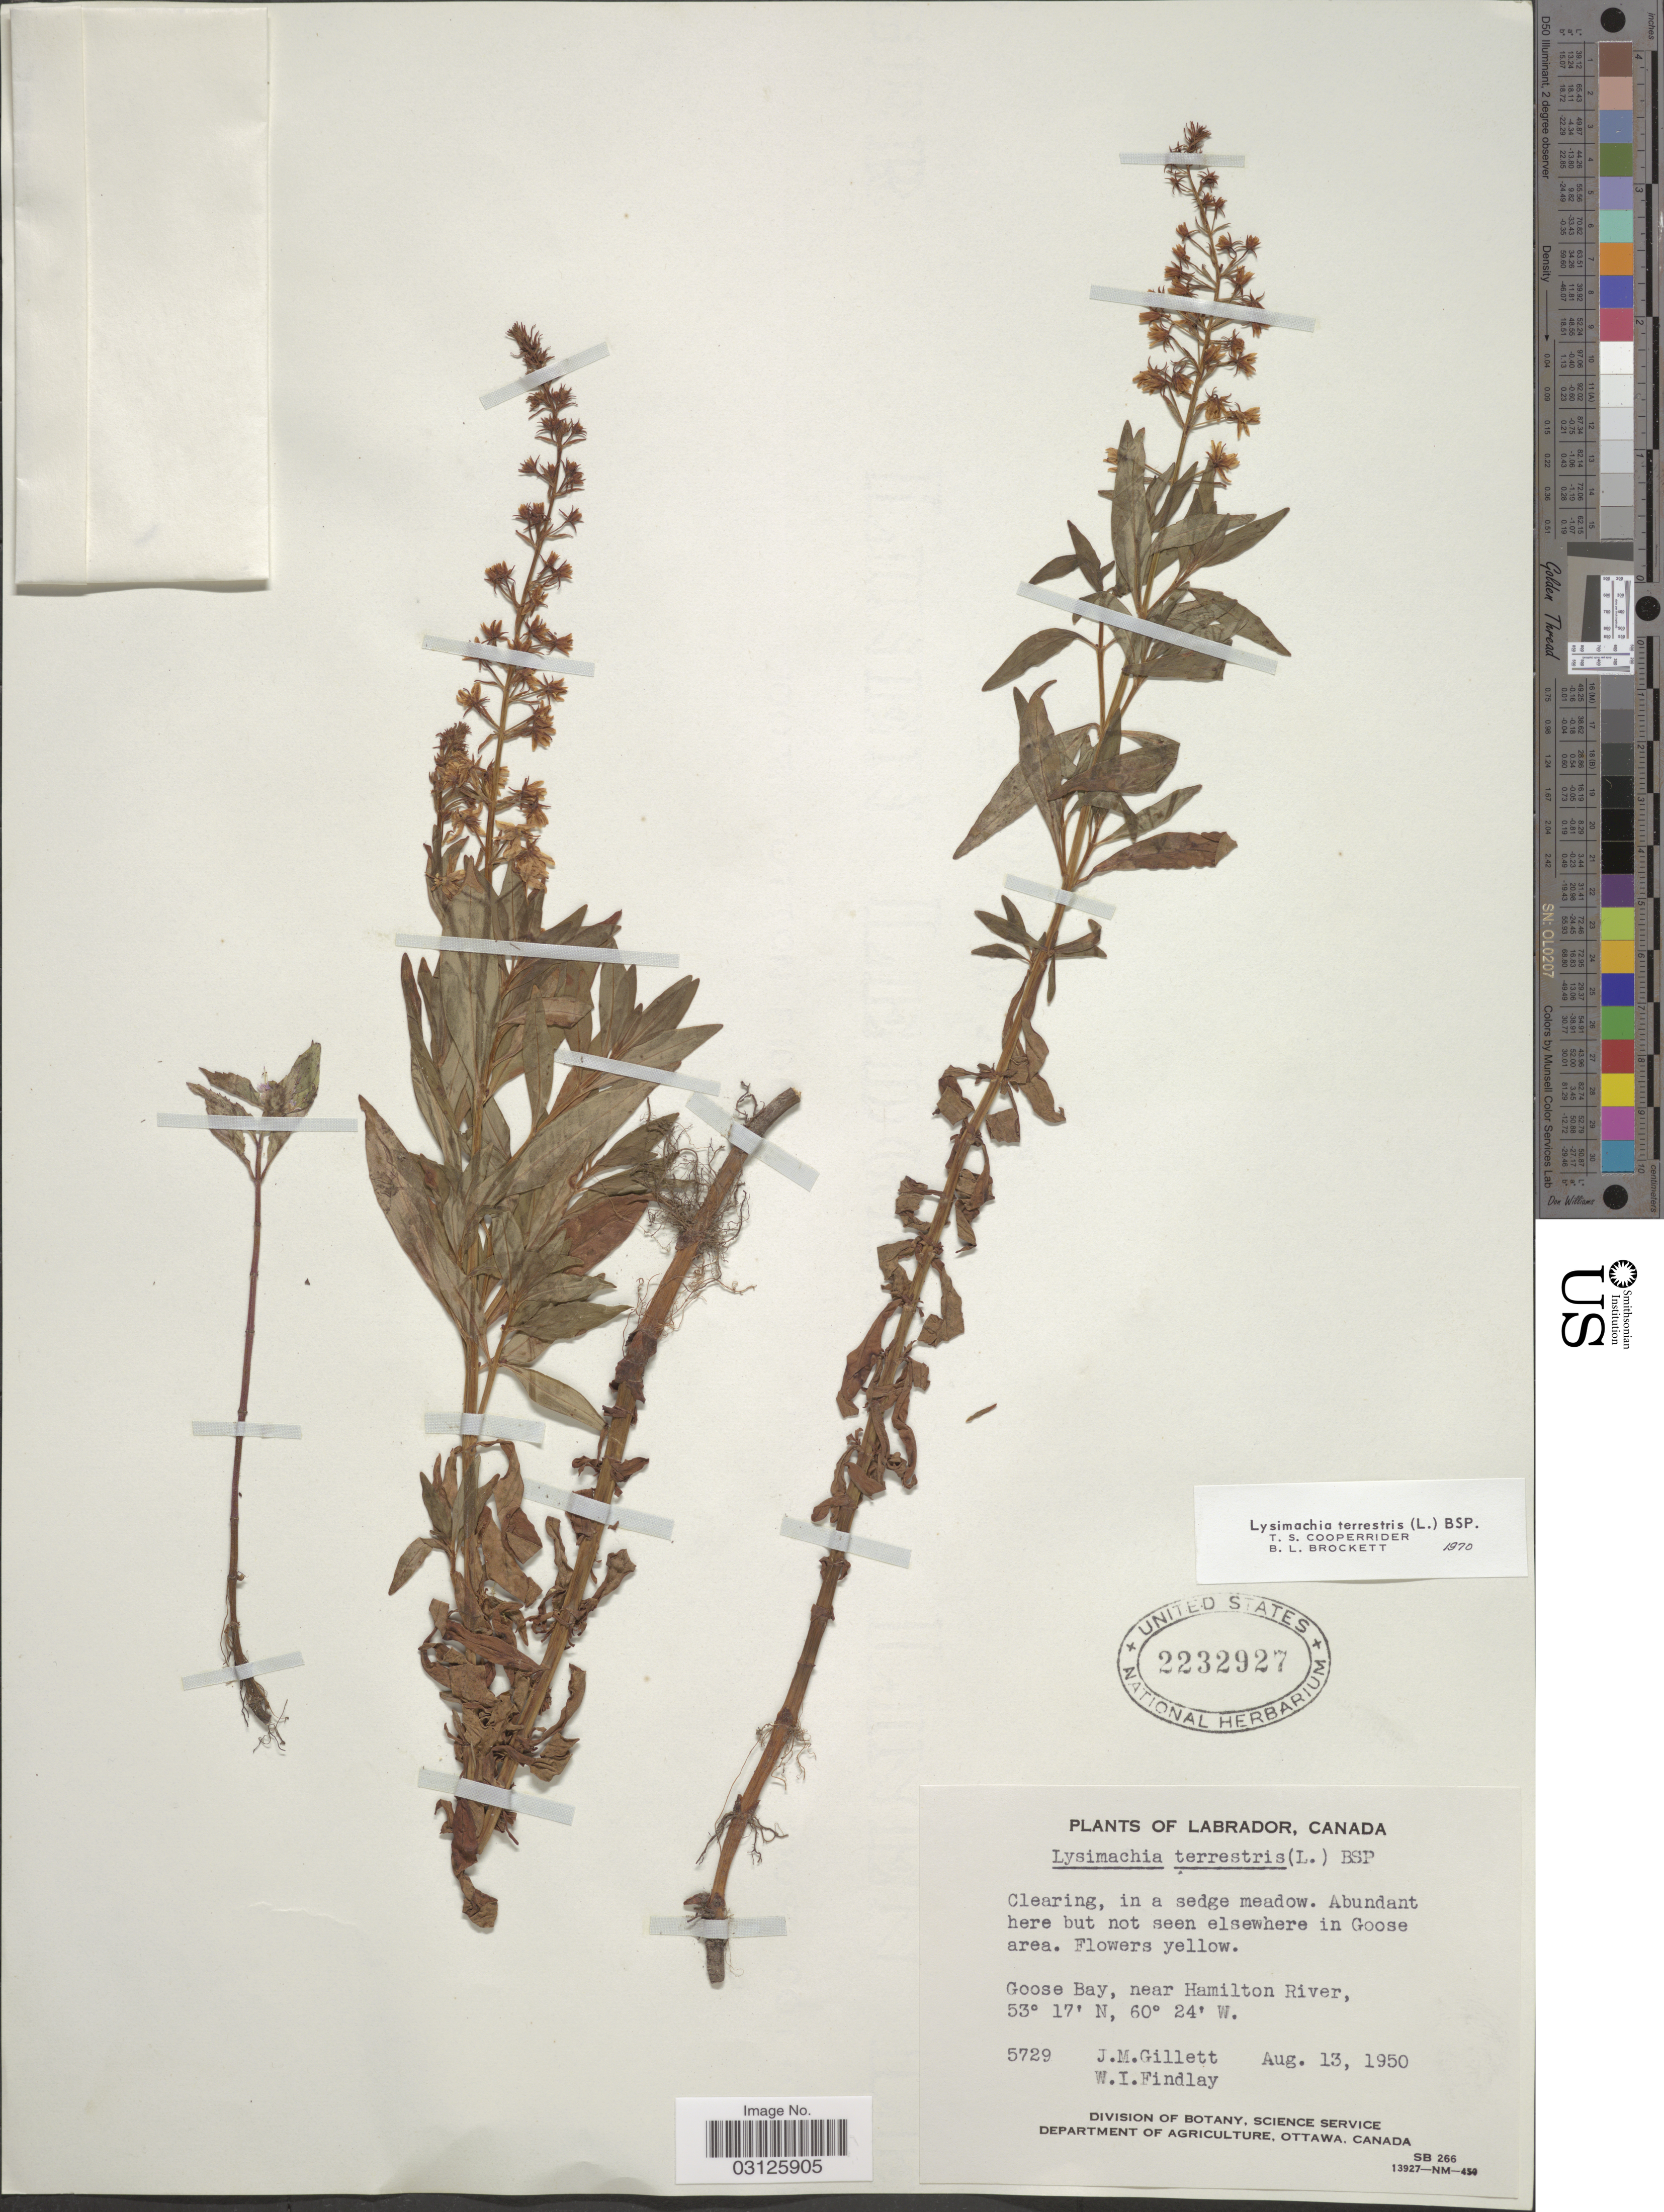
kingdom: Plantae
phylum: Tracheophyta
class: Magnoliopsida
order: Ericales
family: Primulaceae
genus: Lysimachia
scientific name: Lysimachia terrestris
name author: (L.) Britton, Stearns & Poggenb.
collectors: J. M. Gillett & W. Findlay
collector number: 5729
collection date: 1950-08-13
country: Canada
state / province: Newfoundland and Labrador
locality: Labrador. Goose Bay, near Hamilton River.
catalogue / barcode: US 2232927